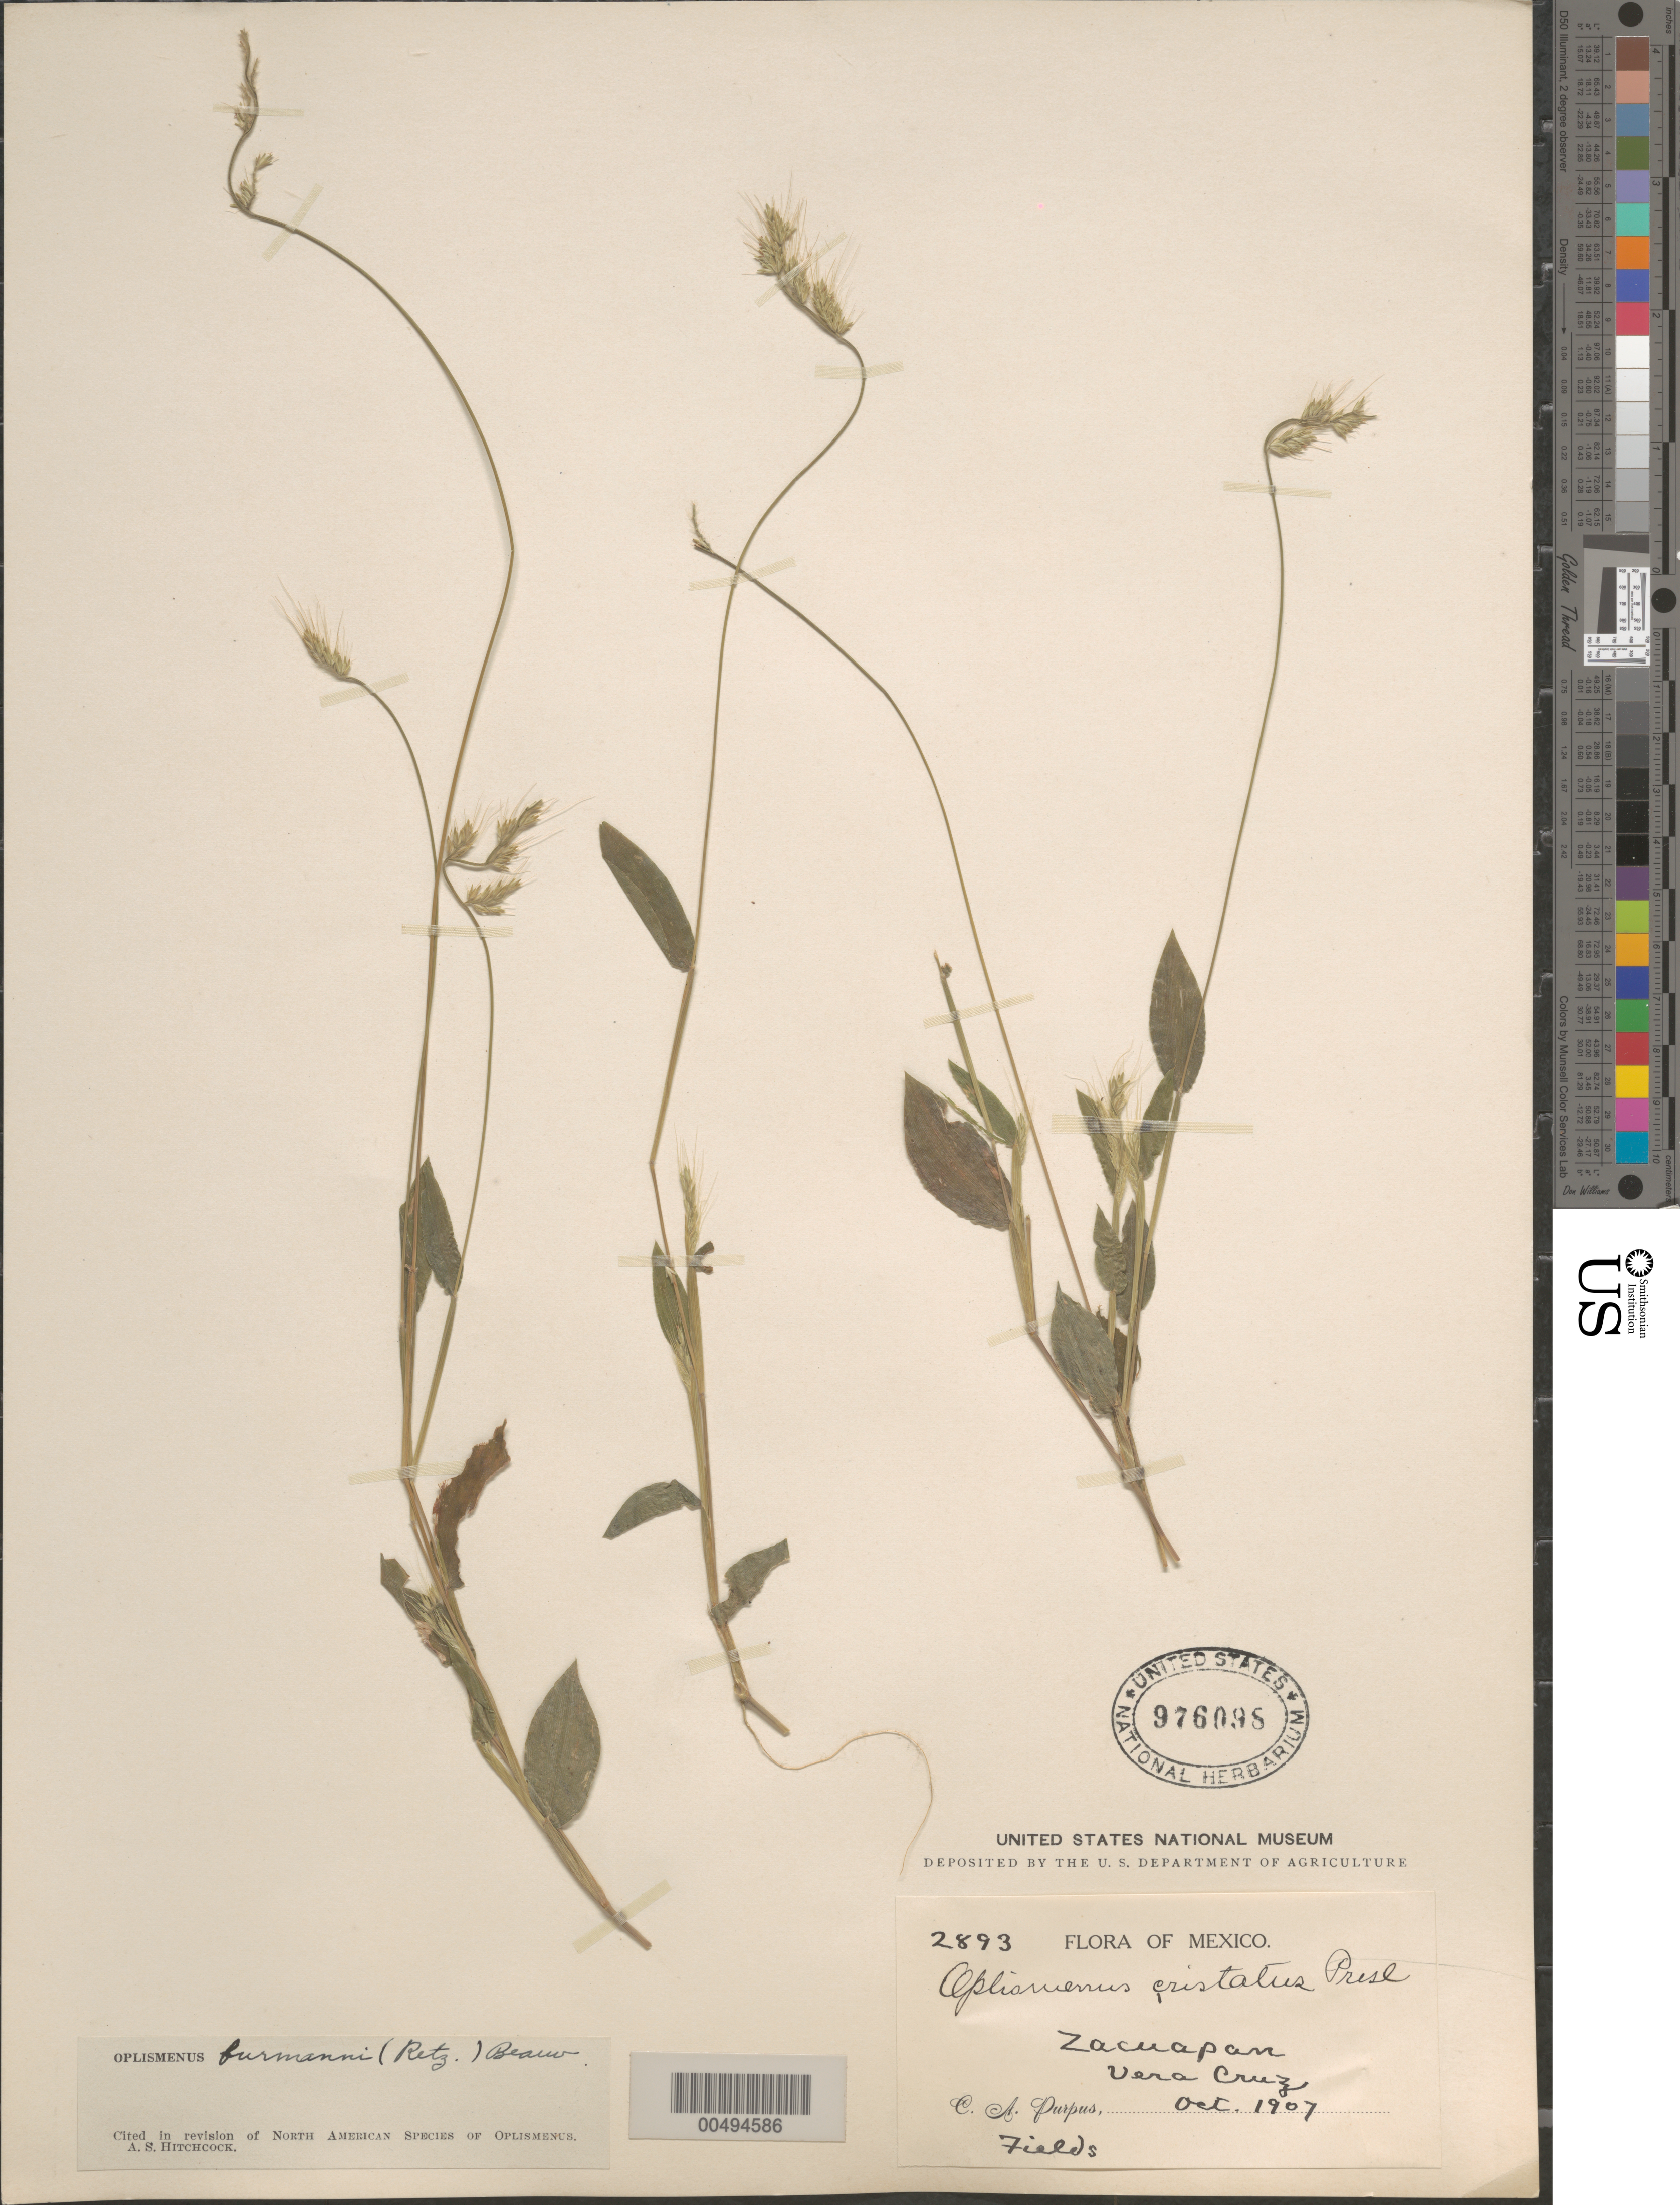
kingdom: Plantae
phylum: Tracheophyta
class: Liliopsida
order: Poales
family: Poaceae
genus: Oplismenus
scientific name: Oplismenus burmannii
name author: (Retz.) P. Beauv.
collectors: C. A. Purpus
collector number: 2893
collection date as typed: Oct 1907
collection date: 1907-10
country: Mexico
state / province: Veracruz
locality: Zacuapan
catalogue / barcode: US 976098